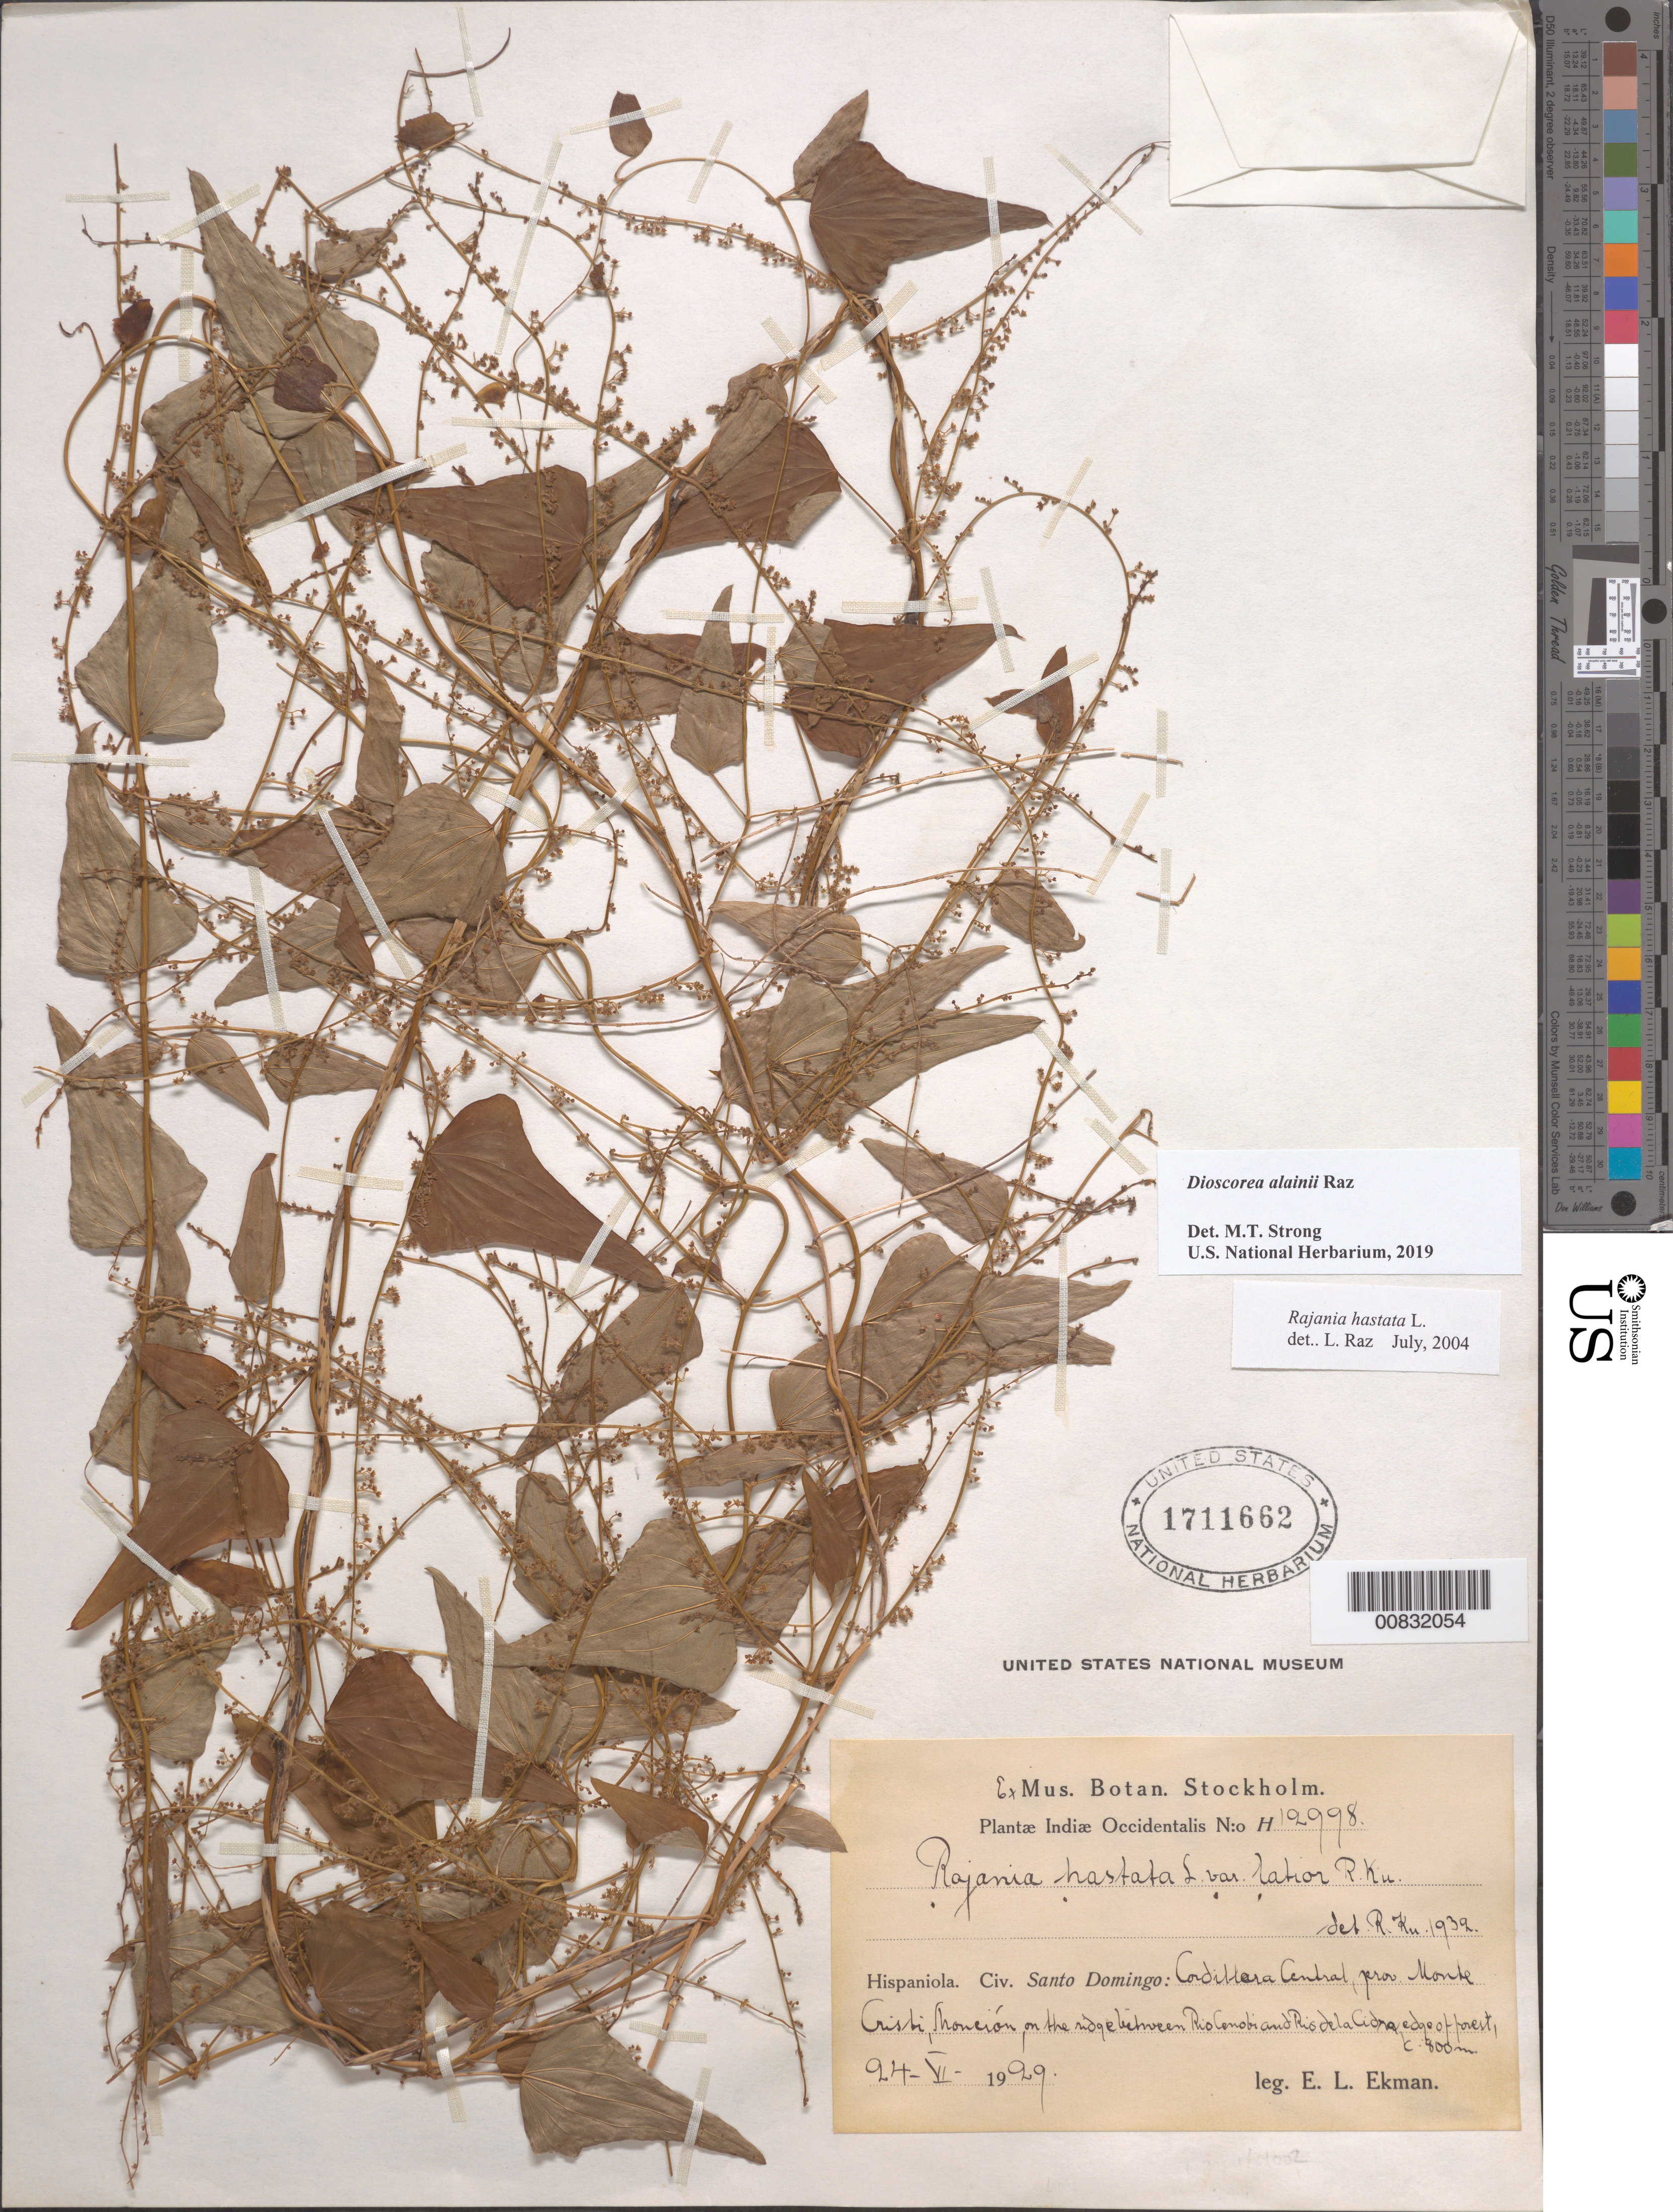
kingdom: Plantae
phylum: Tracheophyta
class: Liliopsida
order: Dioscoreales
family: Dioscoreaceae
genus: Dioscorea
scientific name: Dioscorea alainii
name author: Raz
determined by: Strong, M. T., (US), Smithsonian Institution - National Museum of Natural History (UNITED STATES)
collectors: E. L. Ekman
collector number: H 12998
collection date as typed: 24 Jun 1929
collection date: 1929-06-24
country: Dominican Republic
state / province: Monte Cristi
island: Hispaniola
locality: Cordillera Central, Monción, on the ridge between Río Cenobi and Río de la Cidra, edge of forest.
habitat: Edge of forest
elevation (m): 800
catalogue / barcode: US 1711662